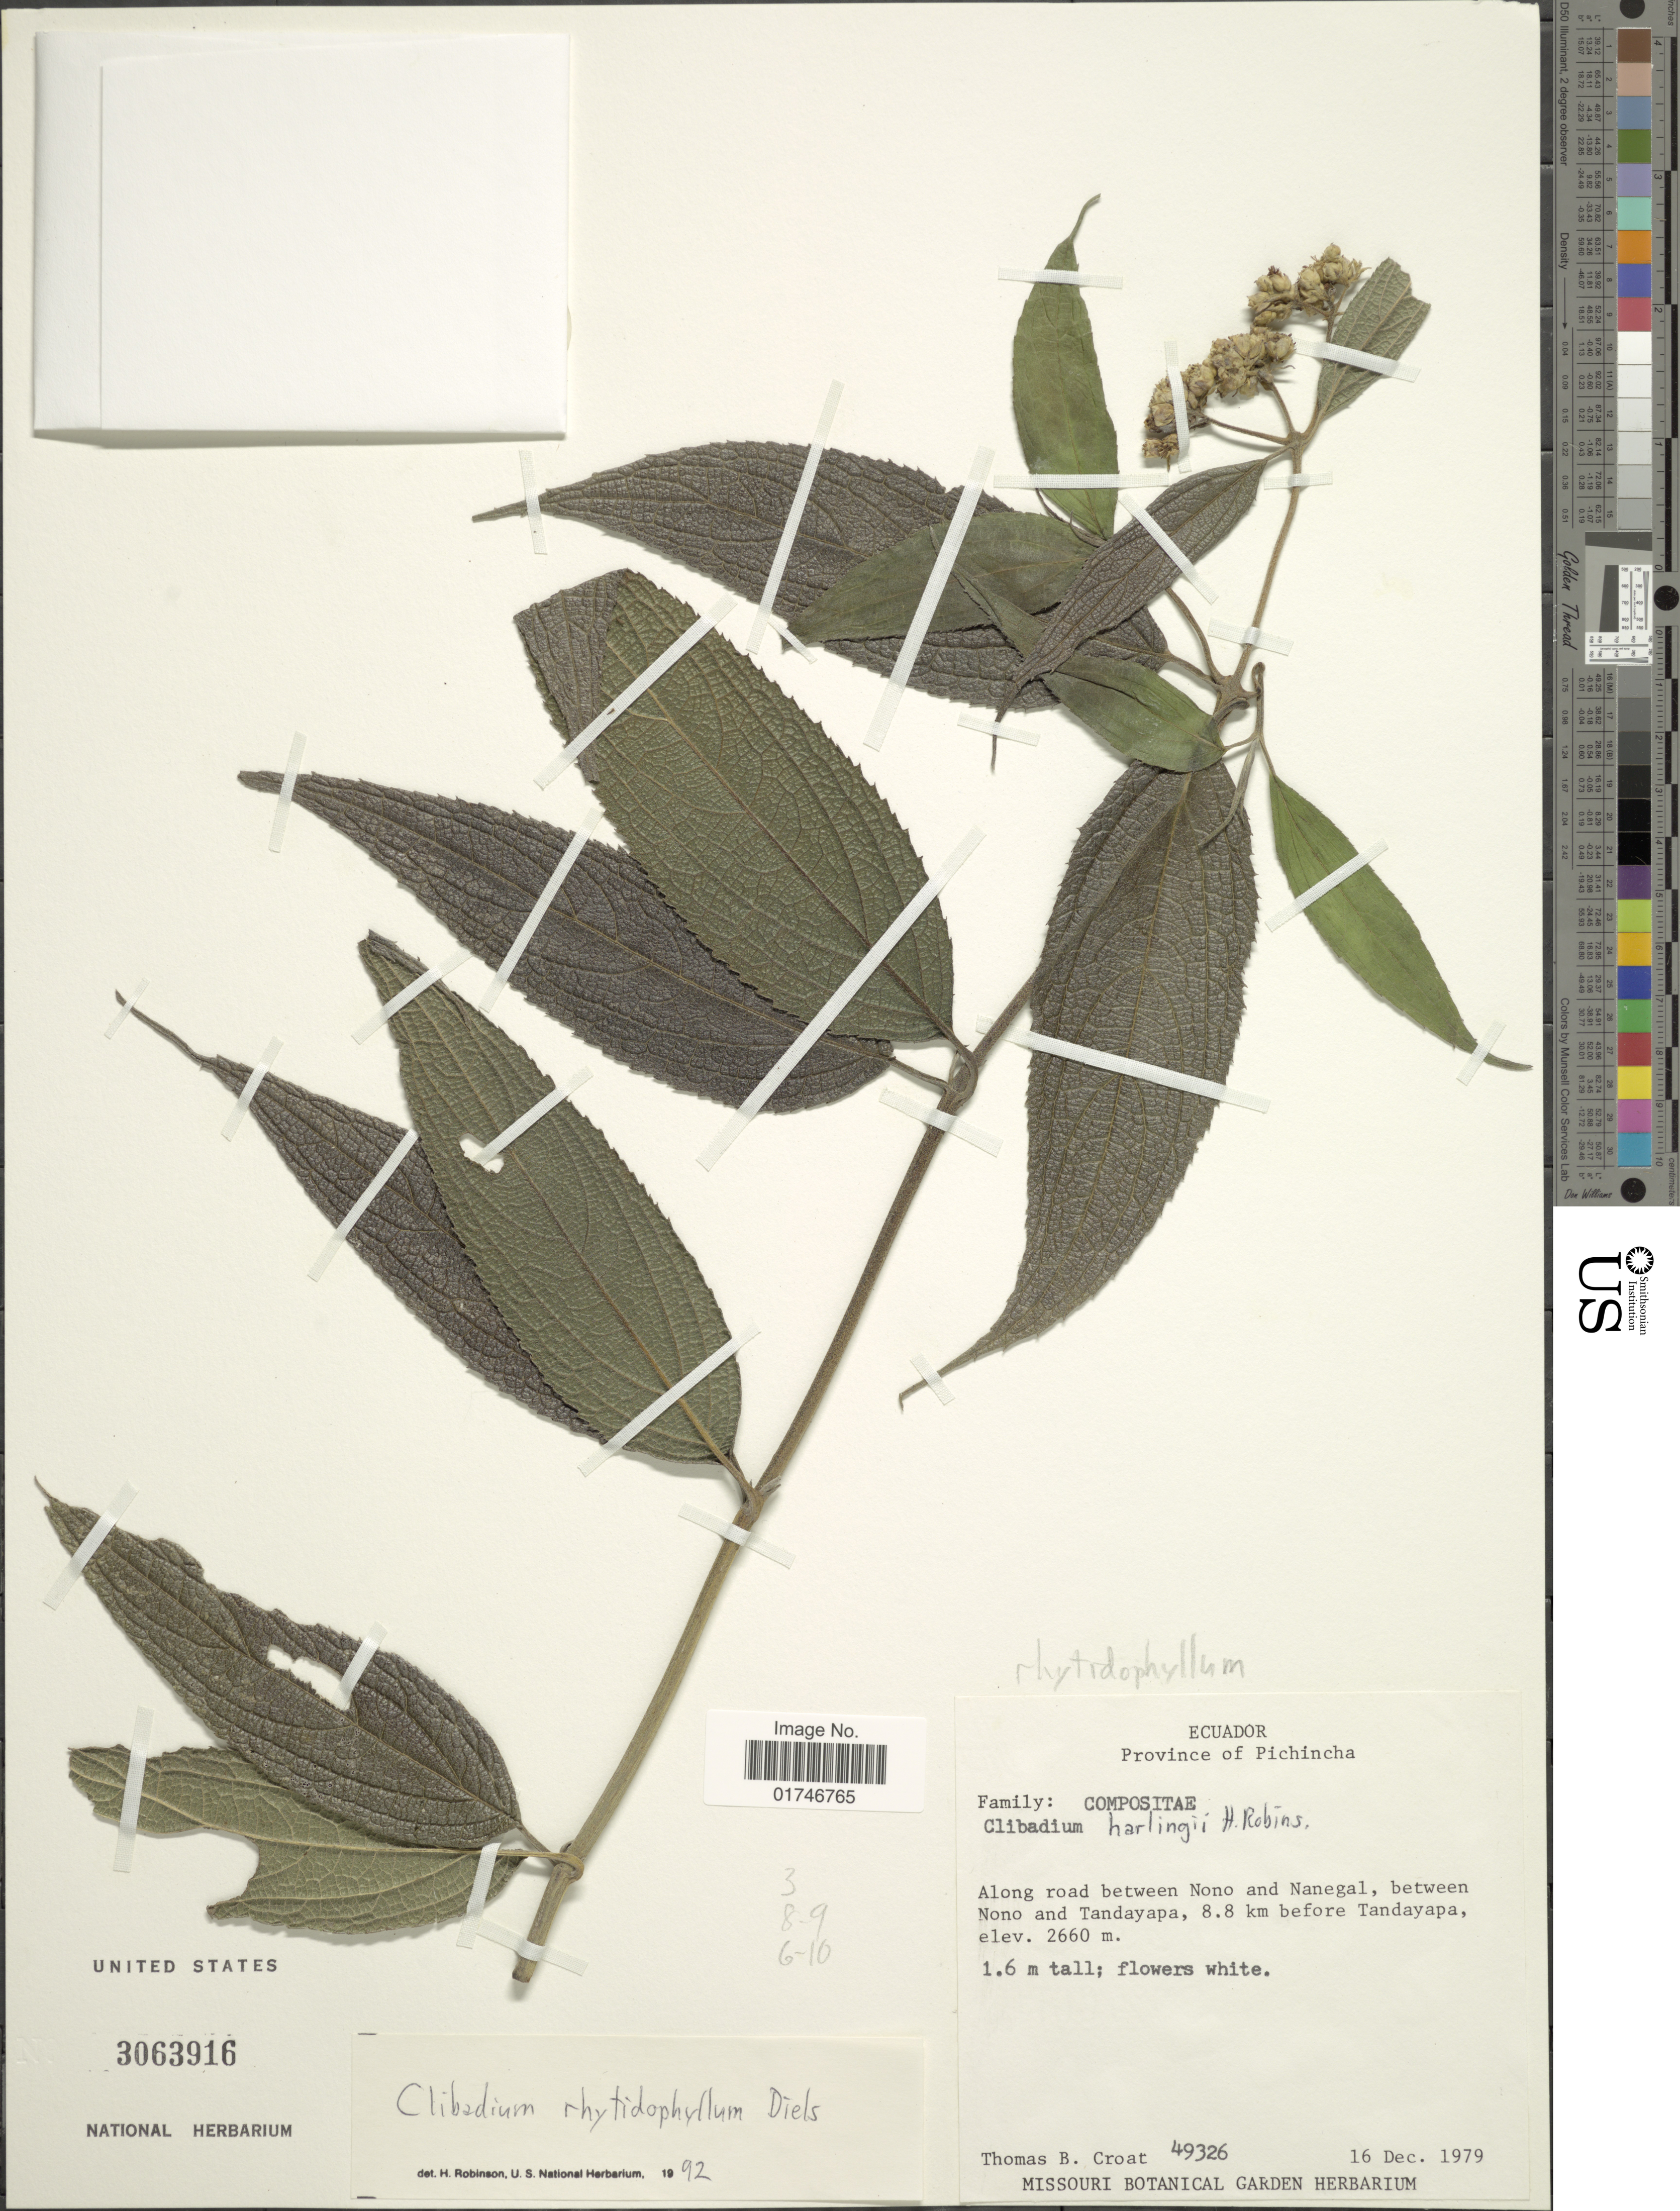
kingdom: Plantae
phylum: Tracheophyta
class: Magnoliopsida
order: Asterales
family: Asteraceae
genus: Clibadium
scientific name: Clibadium rhytidophyllum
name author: Diels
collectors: T. B. Croat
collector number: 49326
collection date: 1979-12-16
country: Ecuador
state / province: Pichincha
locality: Province of Pichincha. Along road between Nono and Nanegal, between Nono and Tandayapa, 8.8 km before Tandayapa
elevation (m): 2660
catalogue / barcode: US 3063916